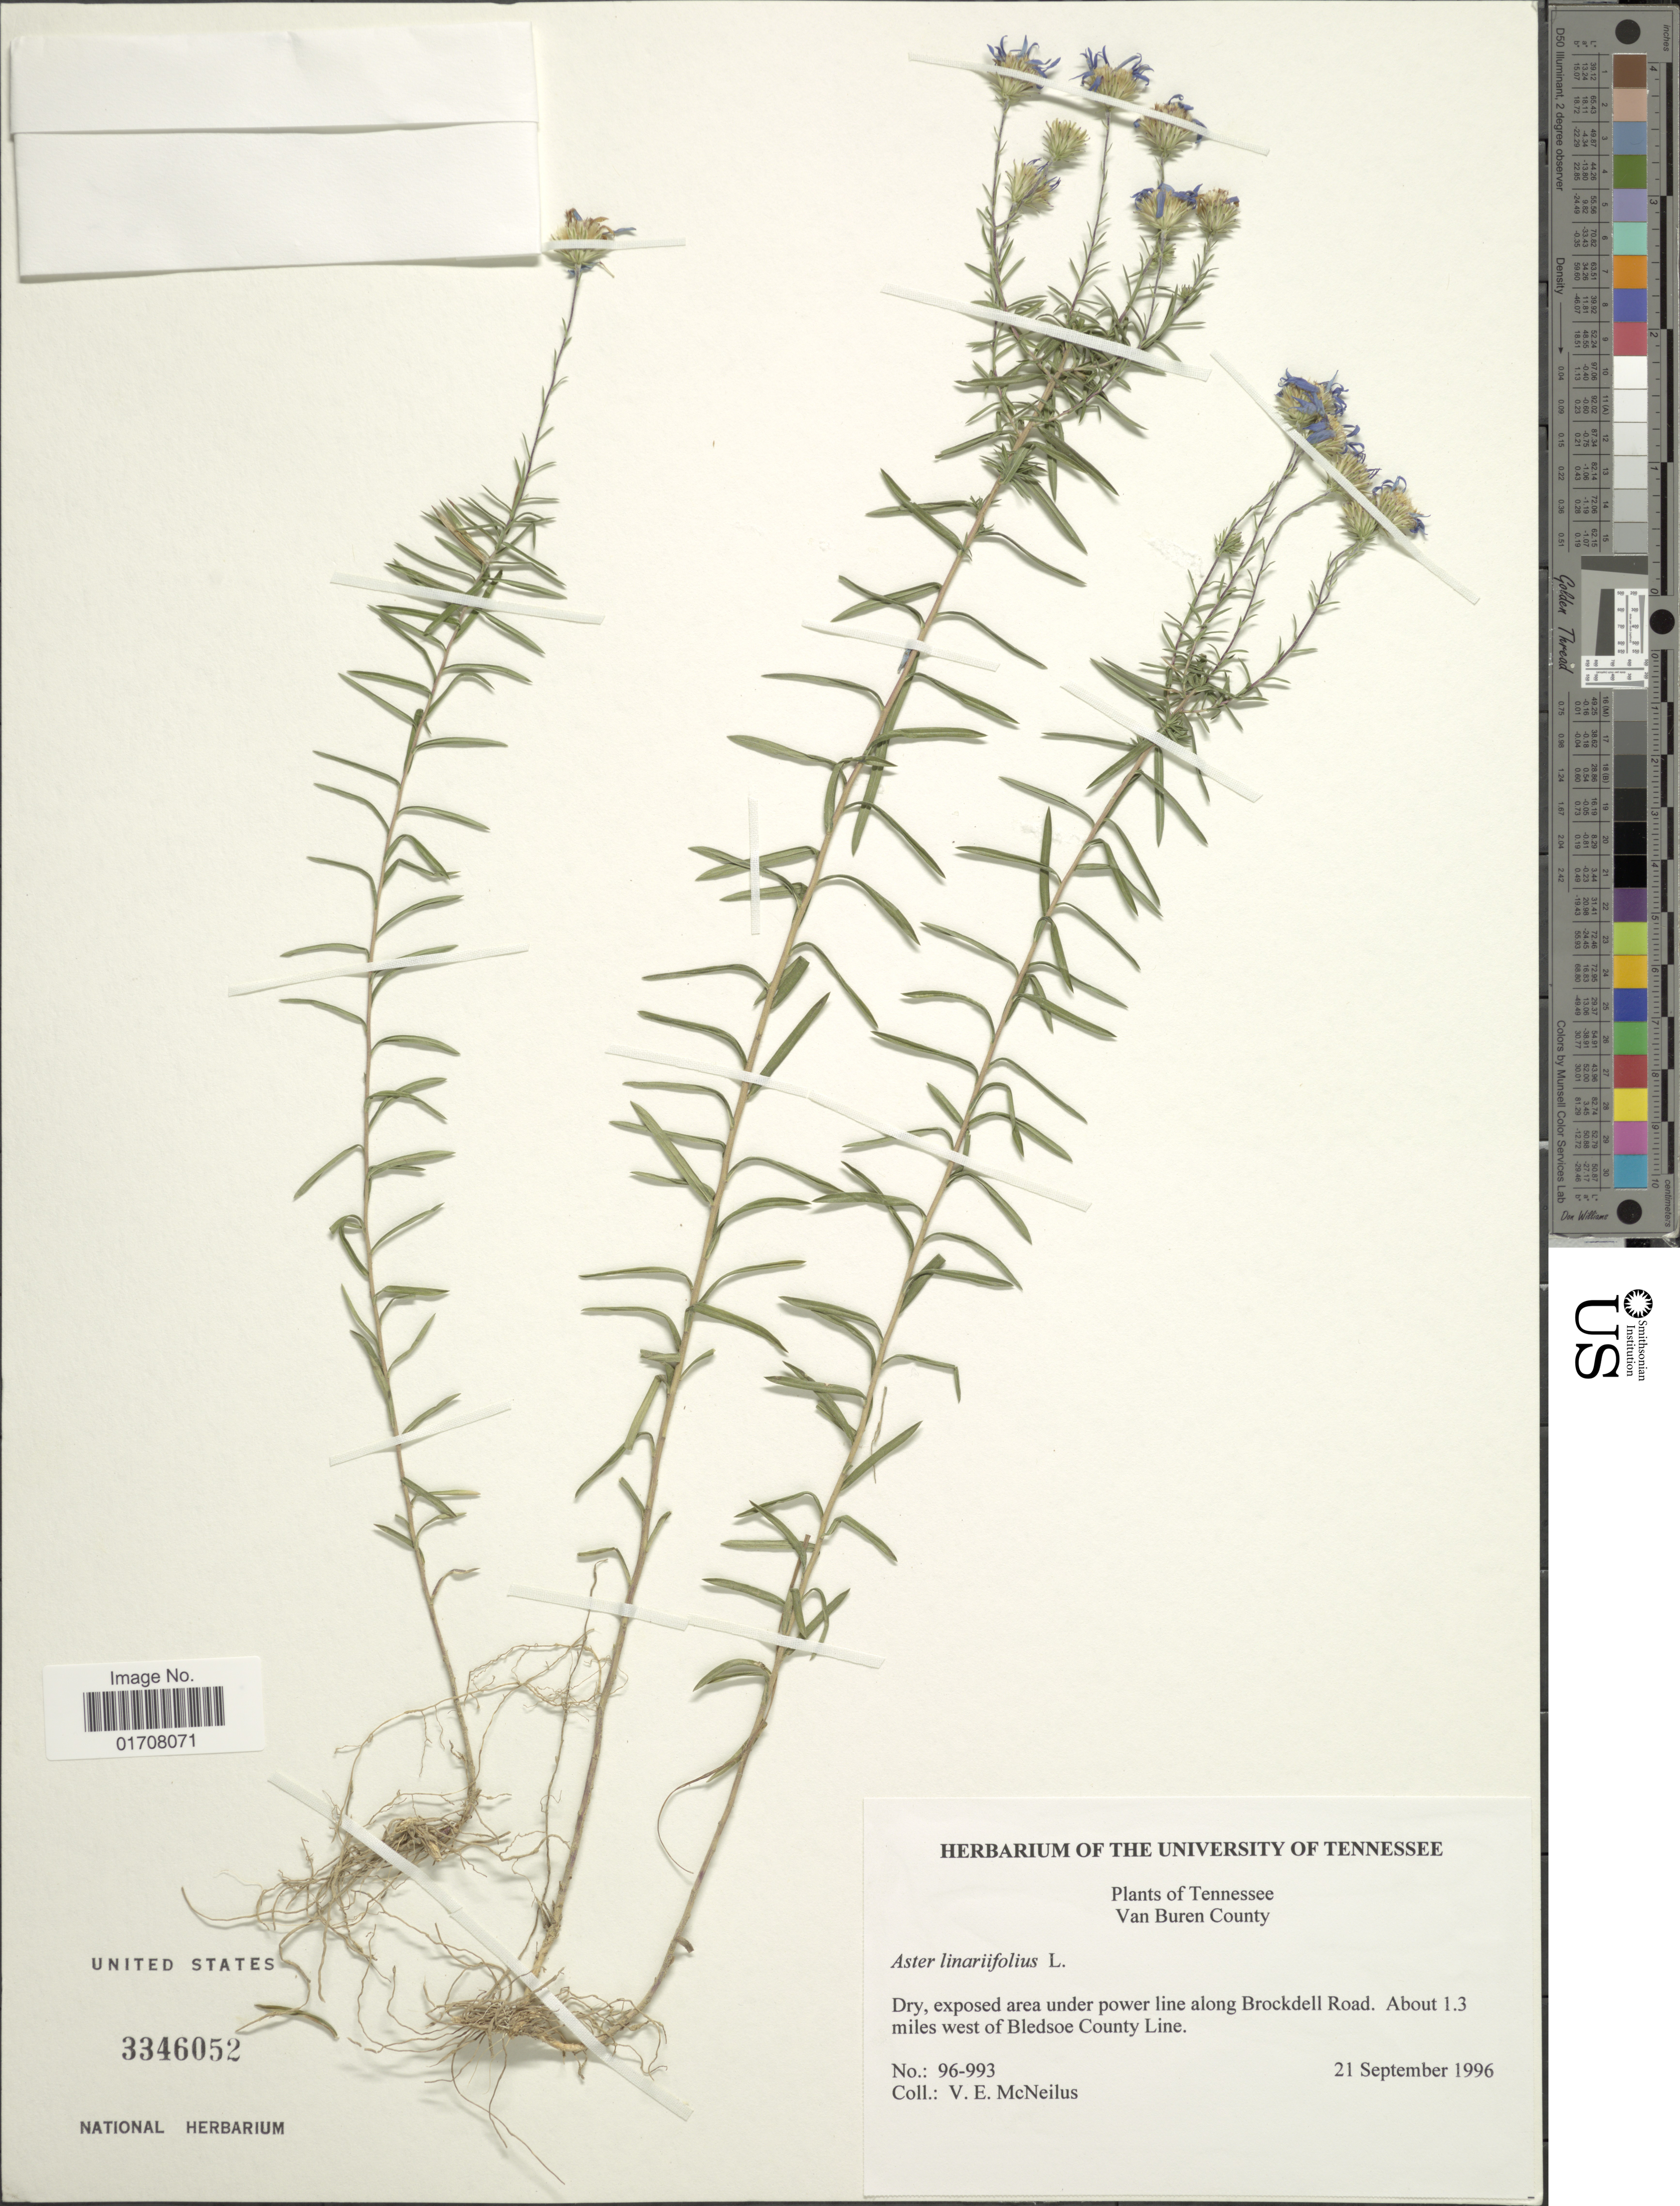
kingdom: Plantae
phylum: Tracheophyta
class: Magnoliopsida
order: Asterales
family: Asteraceae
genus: Ionactis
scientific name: Ionactis linariifolia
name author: (L.) Greene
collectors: V. Mcneilus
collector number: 96-993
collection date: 1996-09-21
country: United States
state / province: Tennessee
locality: Van Buren County, exposed area under power line along Brockdell Road, About 1.3 miles west of Bledsoe County Line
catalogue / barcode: US 3346052